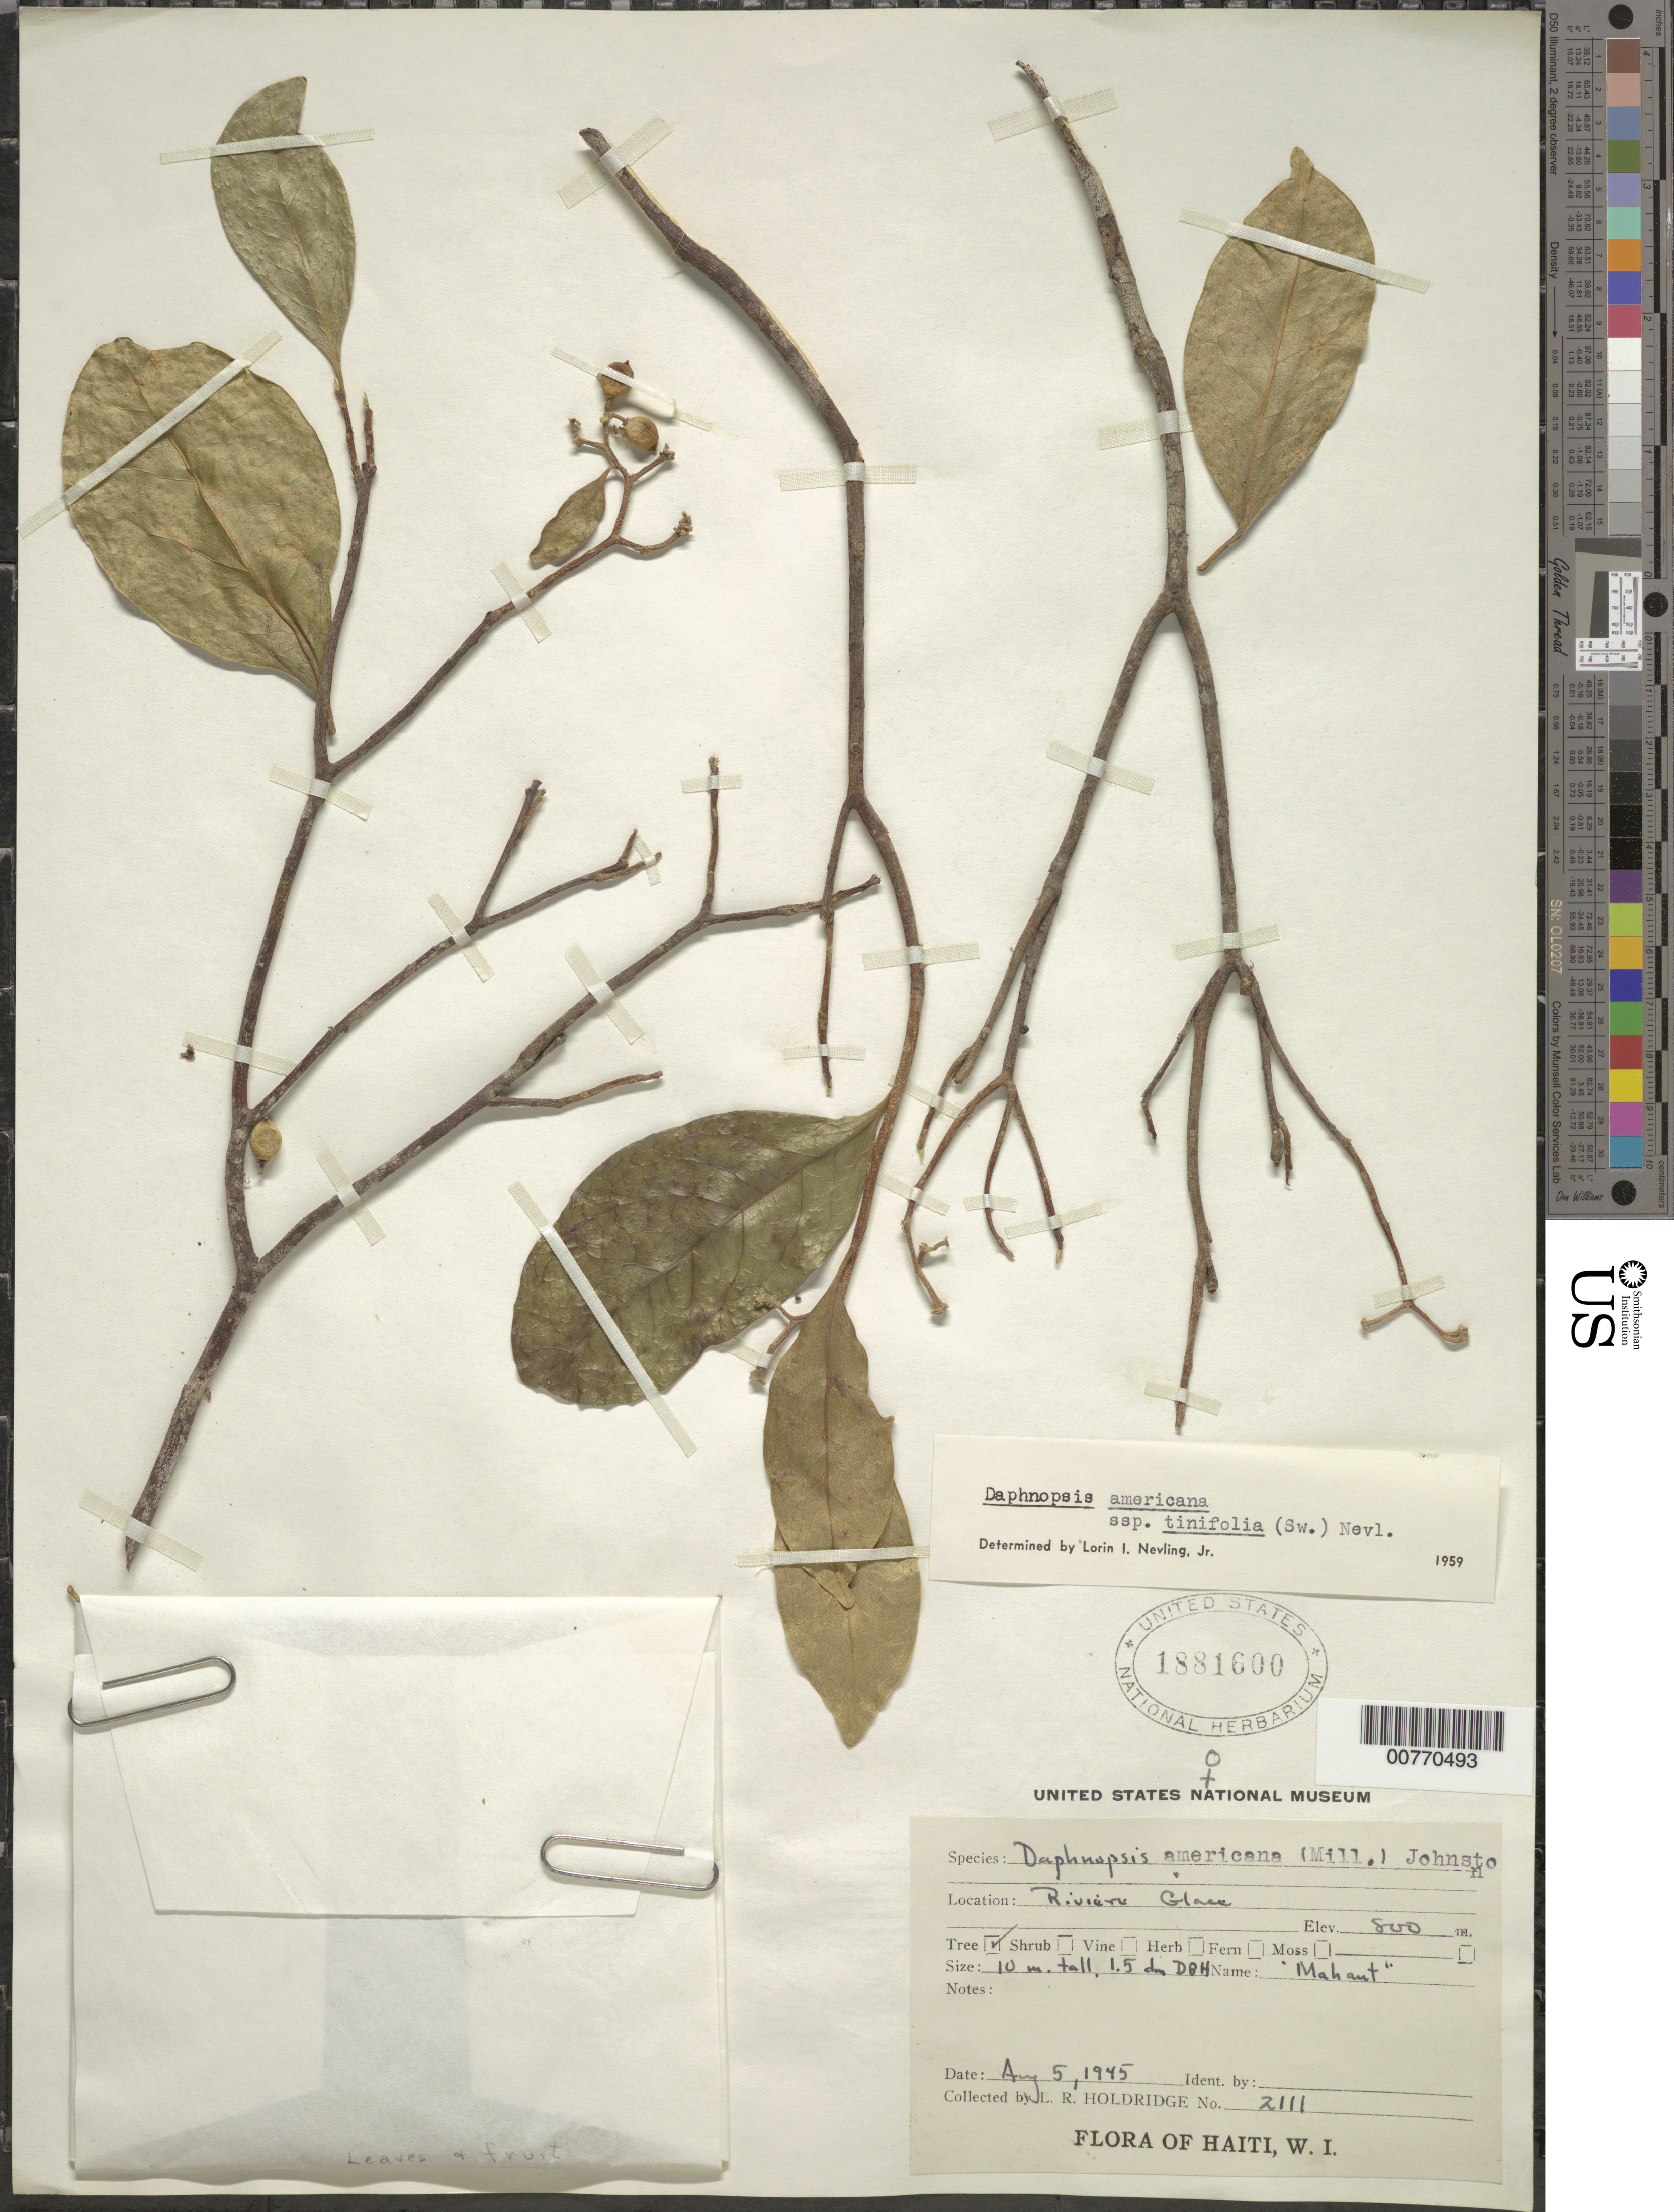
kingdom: Plantae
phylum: Tracheophyta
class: Magnoliopsida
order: Malvales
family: Thymelaeaceae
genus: Daphnopsis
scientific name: Daphnopsis americana subsp. cumingii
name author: (Meisn.) Nevling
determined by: Nevling, L. I., Jr.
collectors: L. Holdridge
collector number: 2111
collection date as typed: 05 Aug 1945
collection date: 1945-08-05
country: Haiti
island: Hispaniola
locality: Rivière Glance.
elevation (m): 800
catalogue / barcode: US 1881600